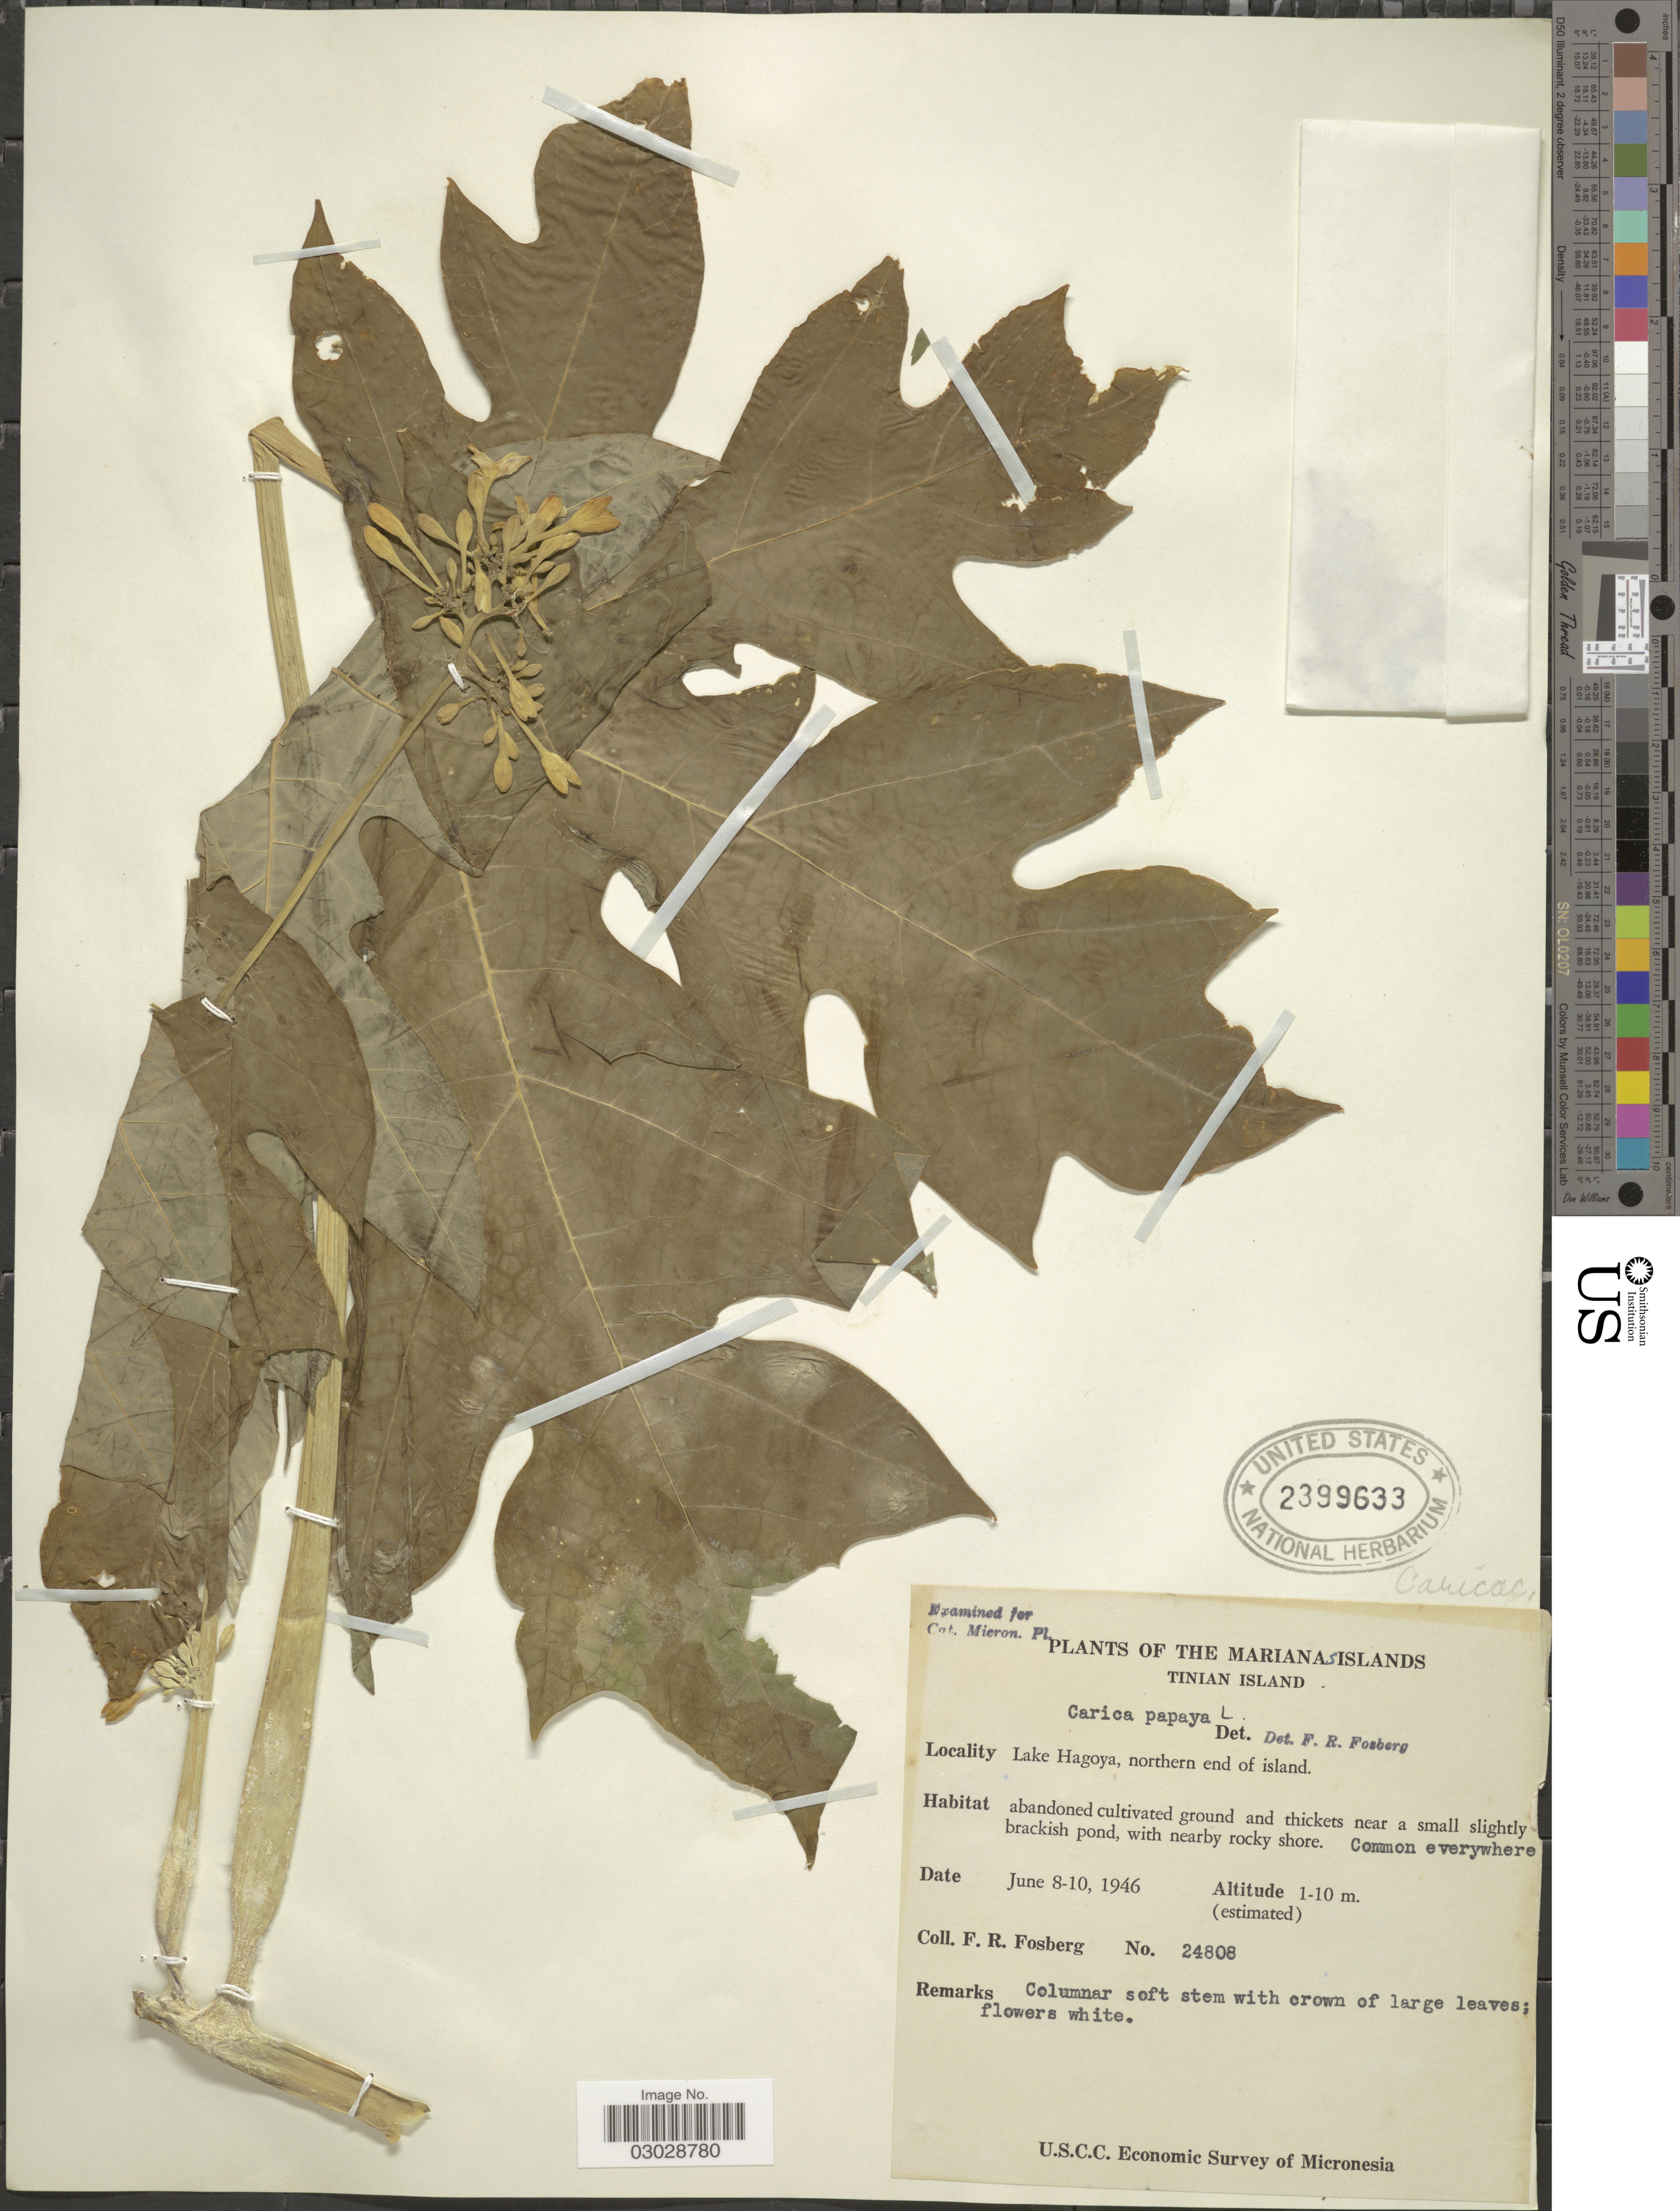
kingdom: Plantae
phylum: Tracheophyta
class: Magnoliopsida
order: Brassicales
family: Caricaceae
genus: Carica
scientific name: Carica papaya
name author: L.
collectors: F. R. Fosberg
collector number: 24808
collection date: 1946-06-08/1946-06-10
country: Northern Mariana Islands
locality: The Marianas Islands. Tinian Island. Lake Hagoya, northern end of island.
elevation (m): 1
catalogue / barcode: US 2399633